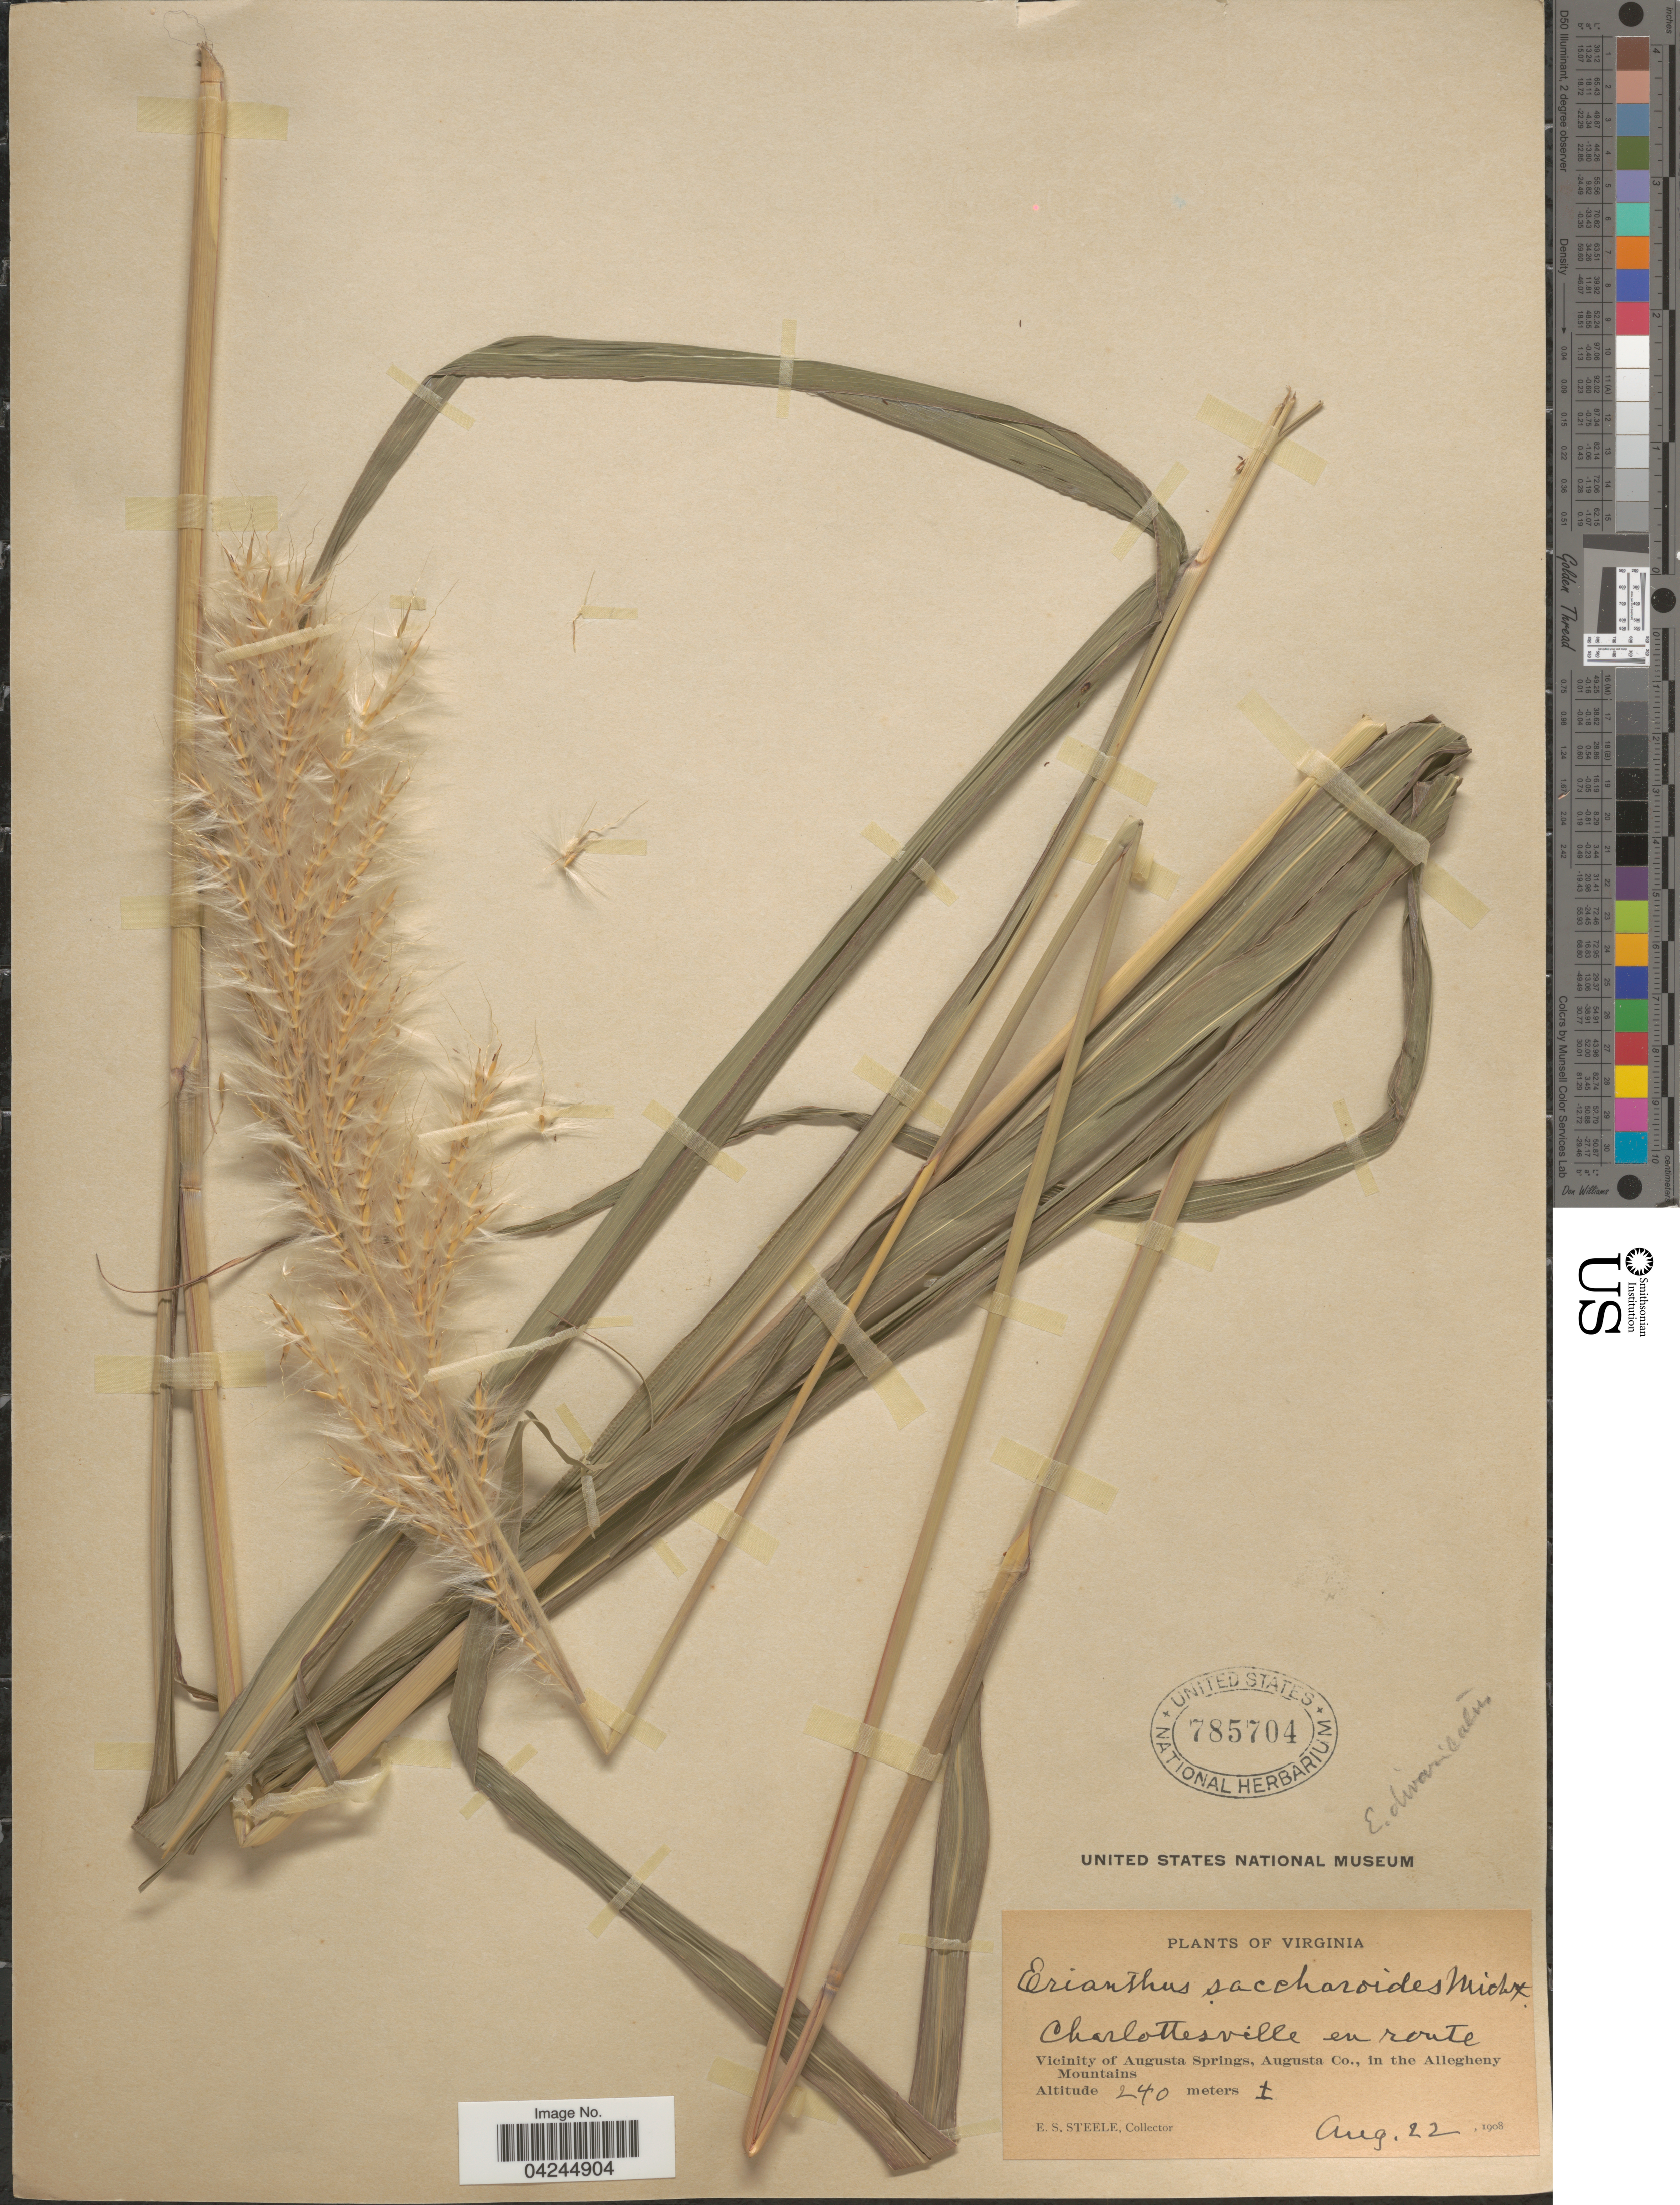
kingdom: Plantae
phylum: Tracheophyta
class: Liliopsida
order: Poales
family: Poaceae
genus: Erianthus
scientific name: Erianthus alopecuroides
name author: Elliott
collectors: E. Steele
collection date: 1908-08-22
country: United States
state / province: Virginia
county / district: Augusta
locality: Charlottesville en route. Vicinity of Augusta Springs, Augusta Co., in the Allegheny Mountains.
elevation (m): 240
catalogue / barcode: US 785704